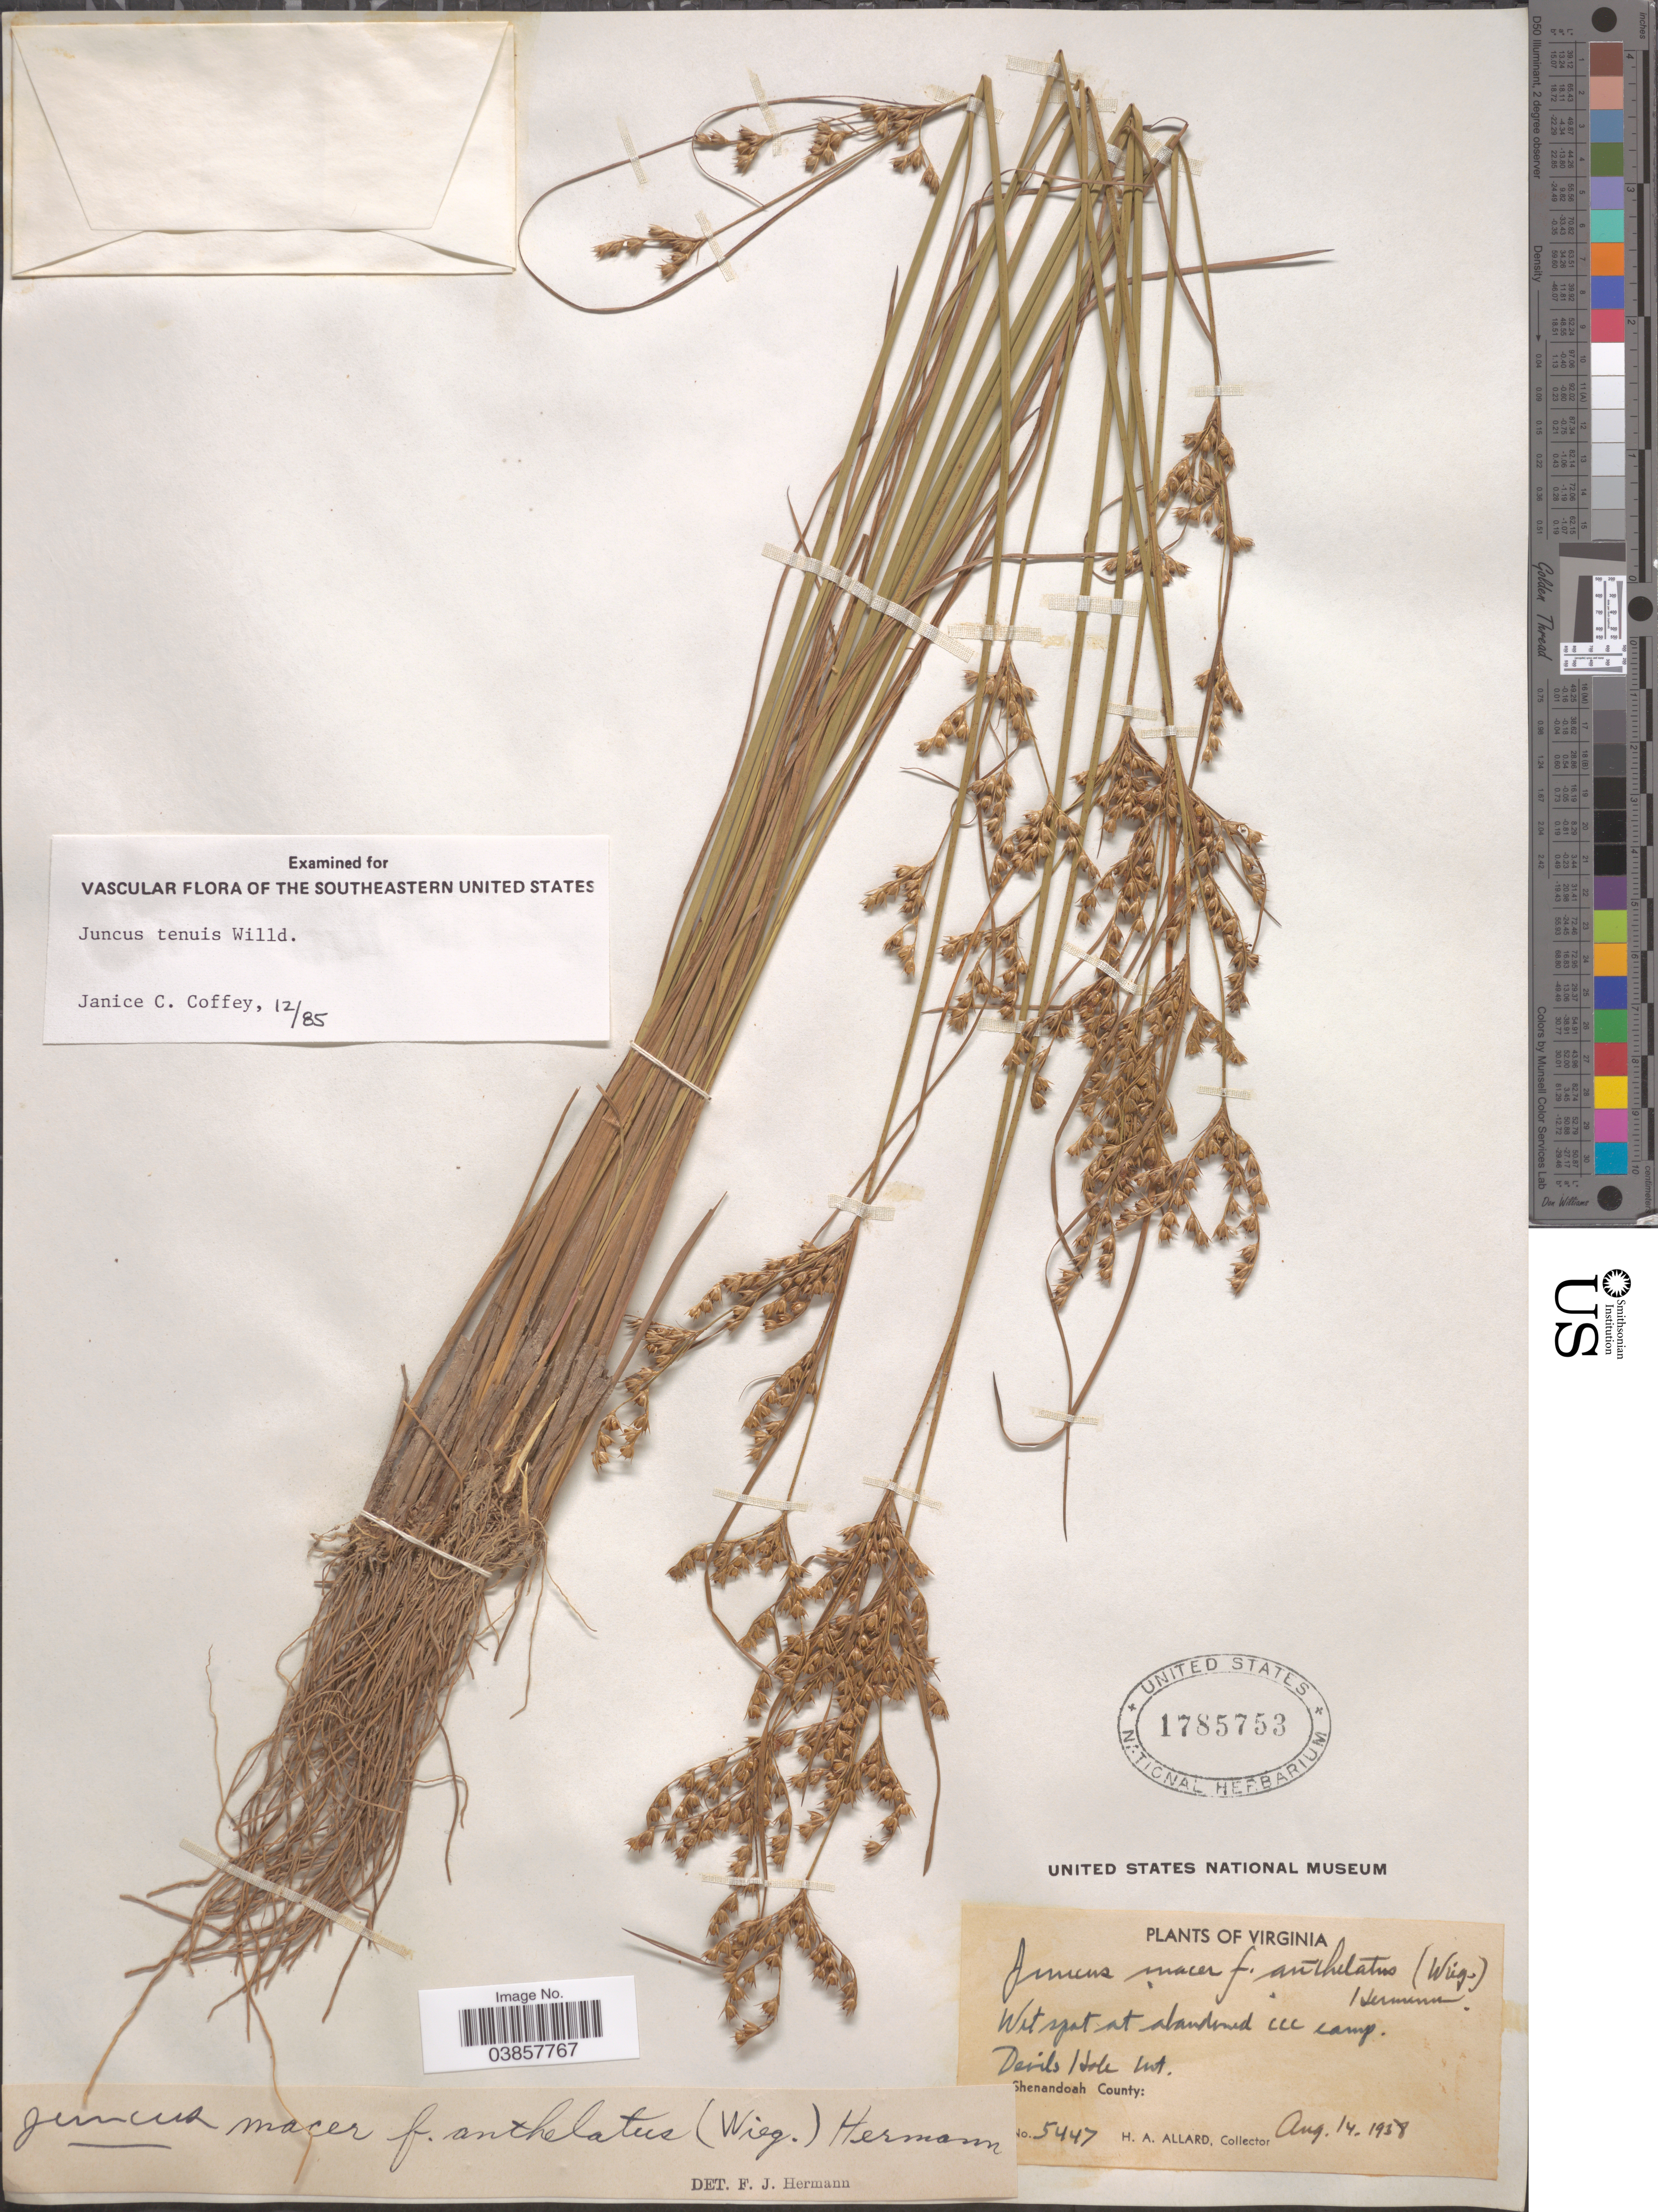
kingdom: Plantae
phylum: Tracheophyta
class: Liliopsida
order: Poales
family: Juncaceae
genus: Juncus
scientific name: Juncus tenuis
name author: Willd.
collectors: H. A. Allard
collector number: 5447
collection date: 1938-08-14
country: United States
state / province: Virginia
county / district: Shenandoah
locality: Wet spot at abandoned CCC Camp. Devils Hole Mt. Shenandoah County.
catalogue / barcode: US 1785753